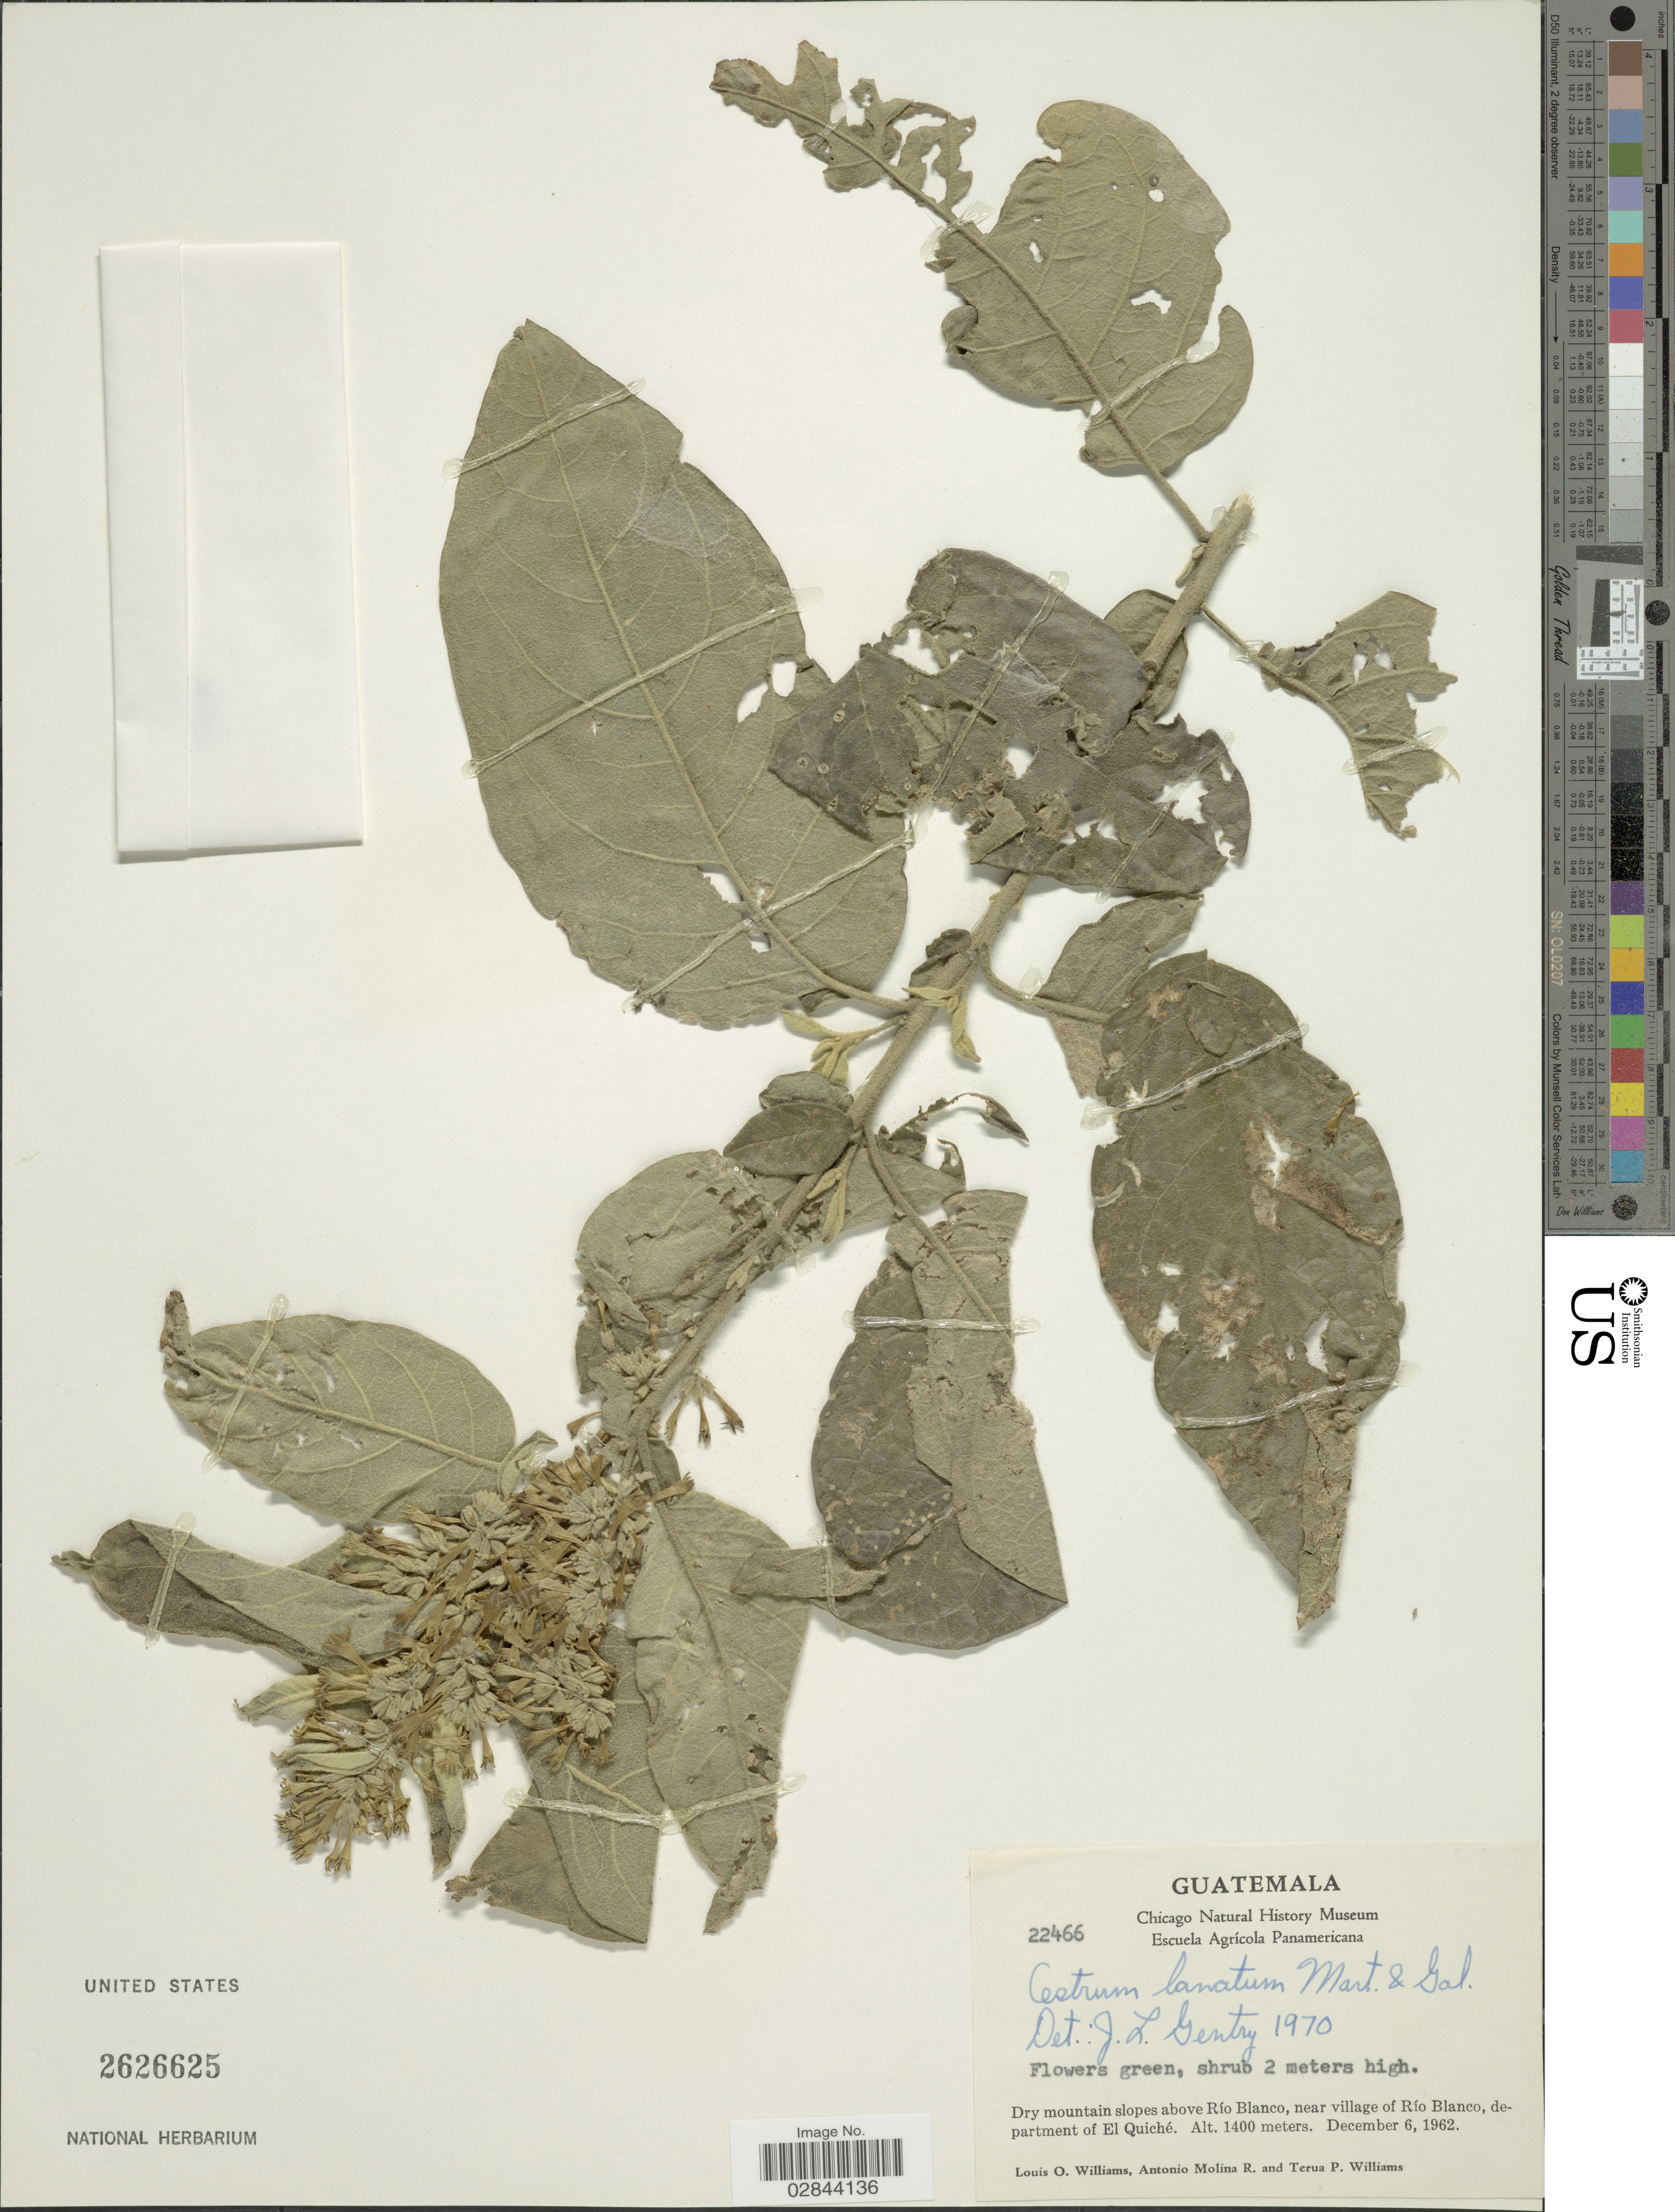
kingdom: Plantae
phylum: Tracheophyta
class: Magnoliopsida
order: Solanales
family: Solanaceae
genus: Cestrum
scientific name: Cestrum lanatum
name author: M. Martens & Galeotti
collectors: L. O. Williams, A. Molina R. & T. Williams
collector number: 22466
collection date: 1962-12-06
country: Guatemala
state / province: El Quiché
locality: Dry mountain slopes above Río Blanco, near village of Río Blanco, department of El Quiché.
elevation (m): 1400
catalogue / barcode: US 2626625